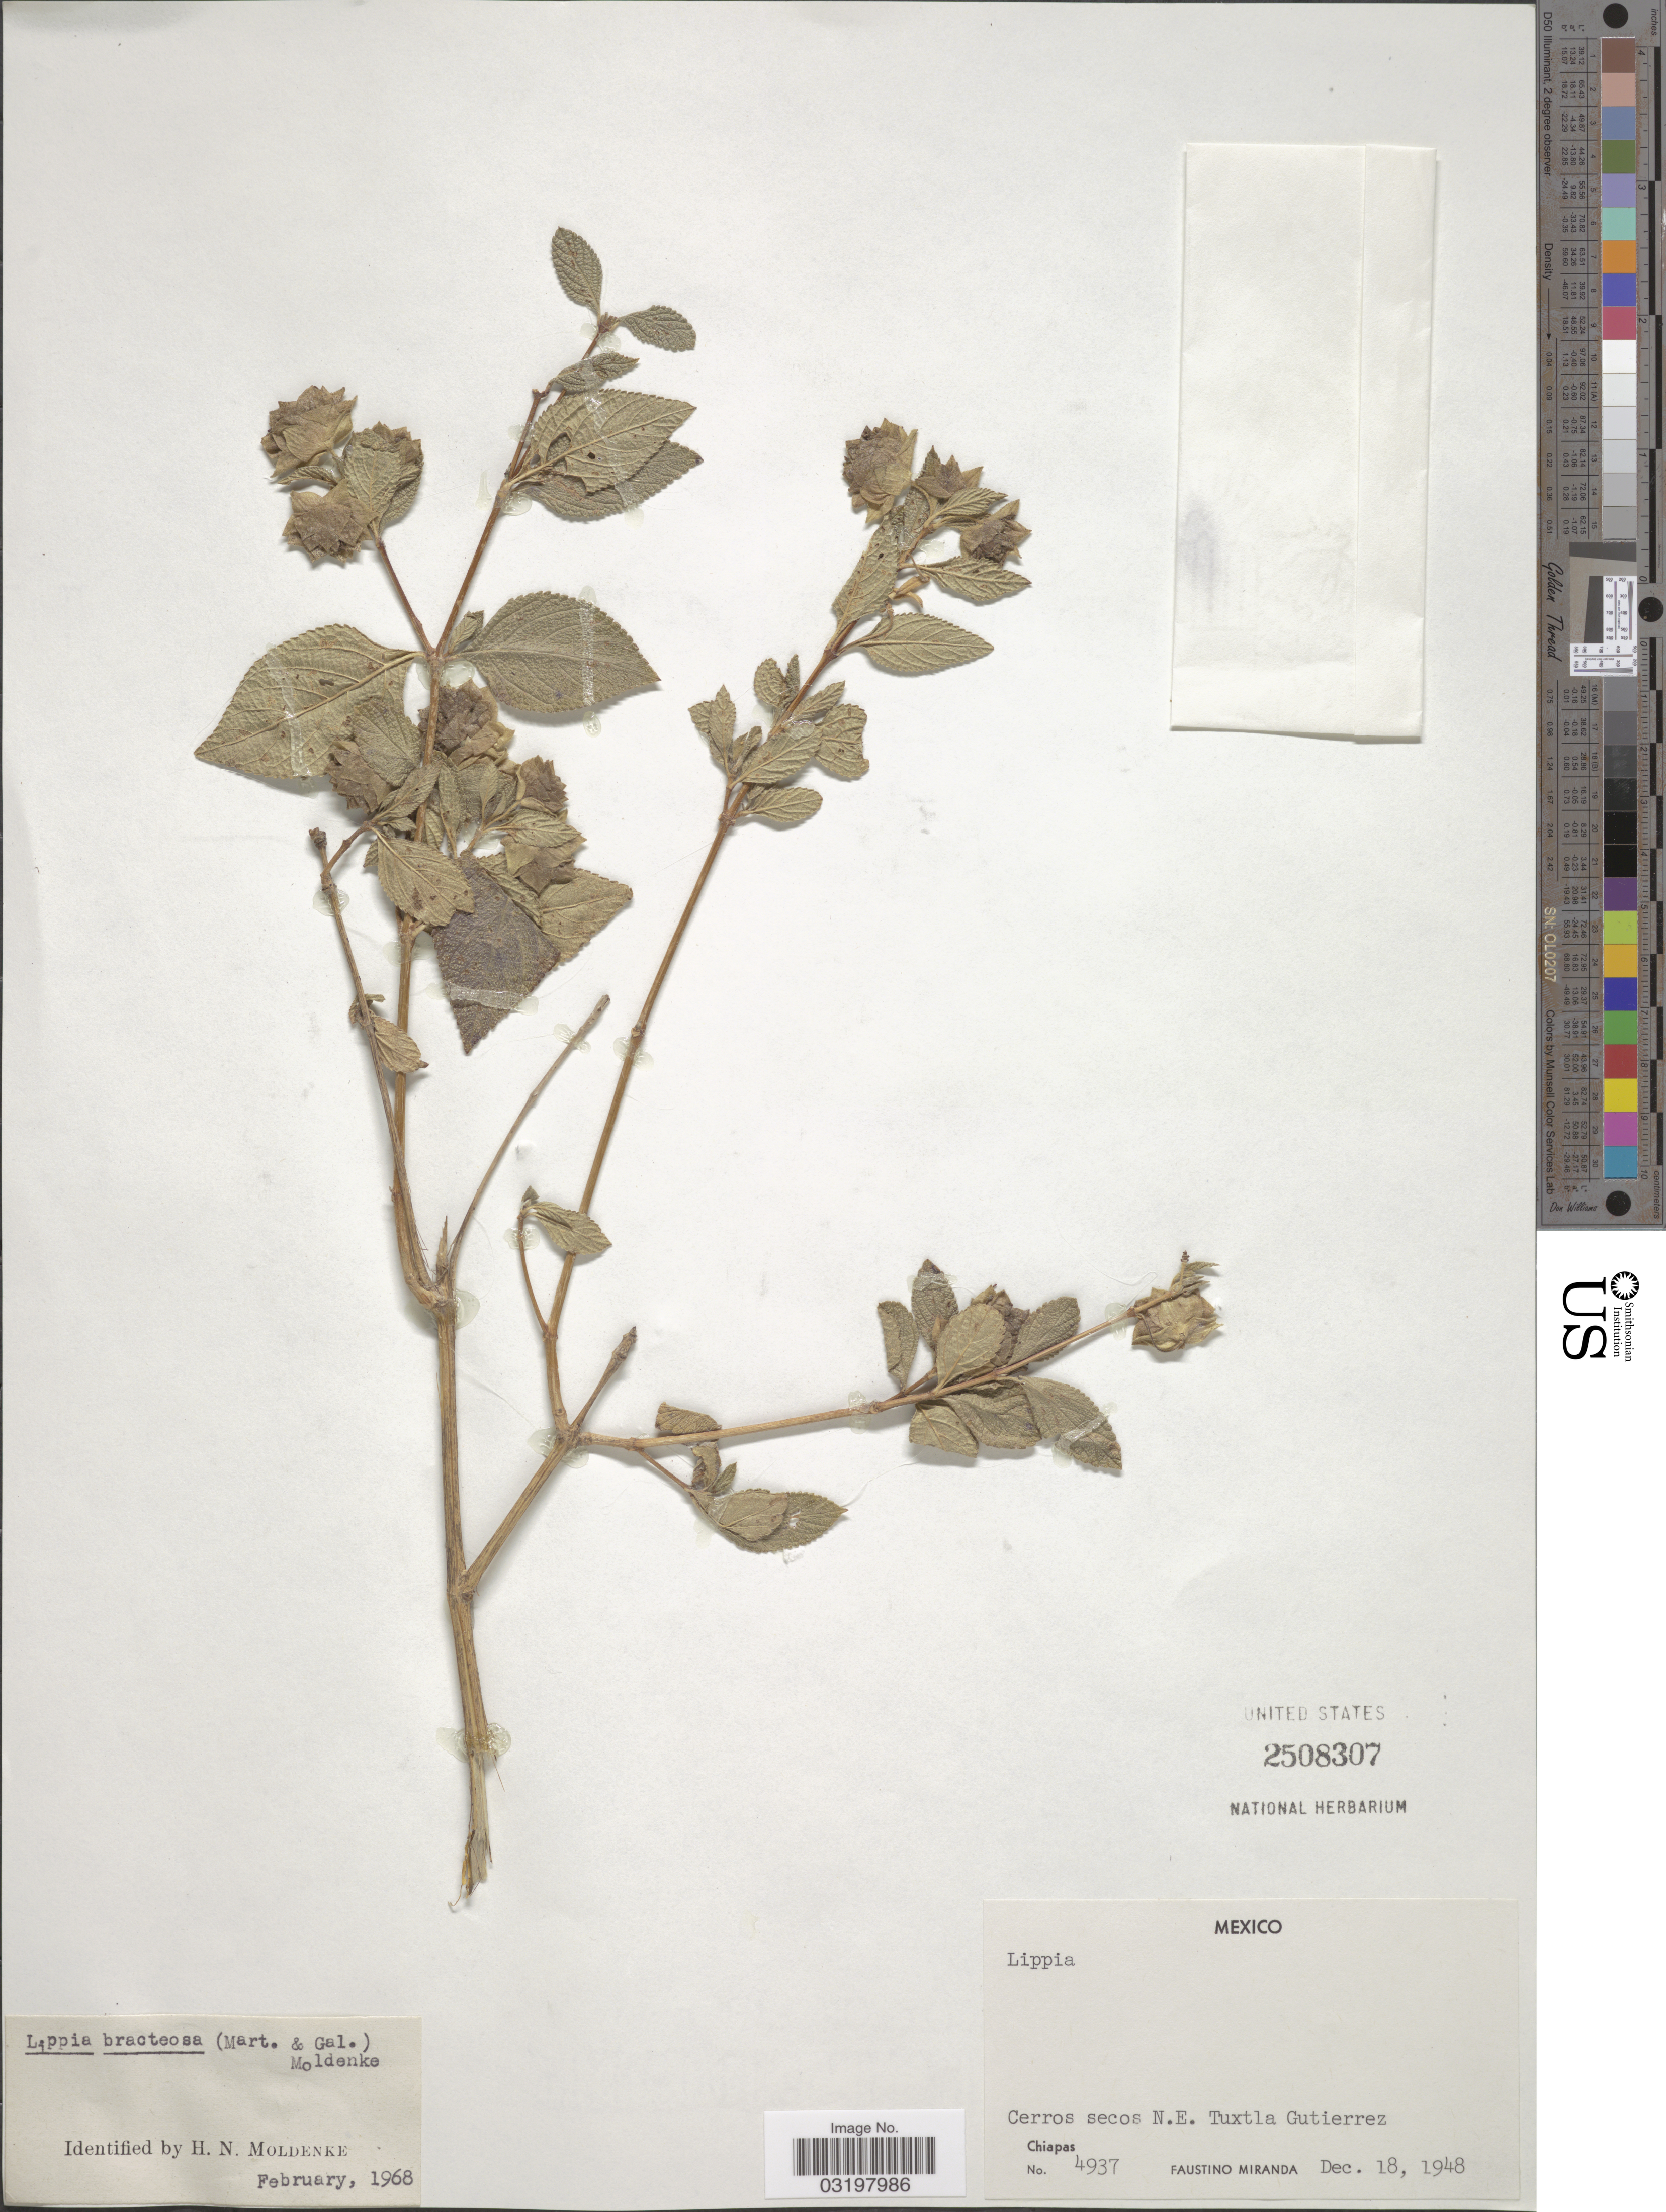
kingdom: Plantae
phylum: Tracheophyta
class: Magnoliopsida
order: Lamiales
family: Verbenaceae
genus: Lippia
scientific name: Lippia bracteosa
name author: (M. Martens & Galeotti) Moldenke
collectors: F. Miranda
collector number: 4937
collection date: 1948-12-18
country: Mexico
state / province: Chiapas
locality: Cerros secos N.E. Tuxtla Gutierrez.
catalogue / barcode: US 2508307